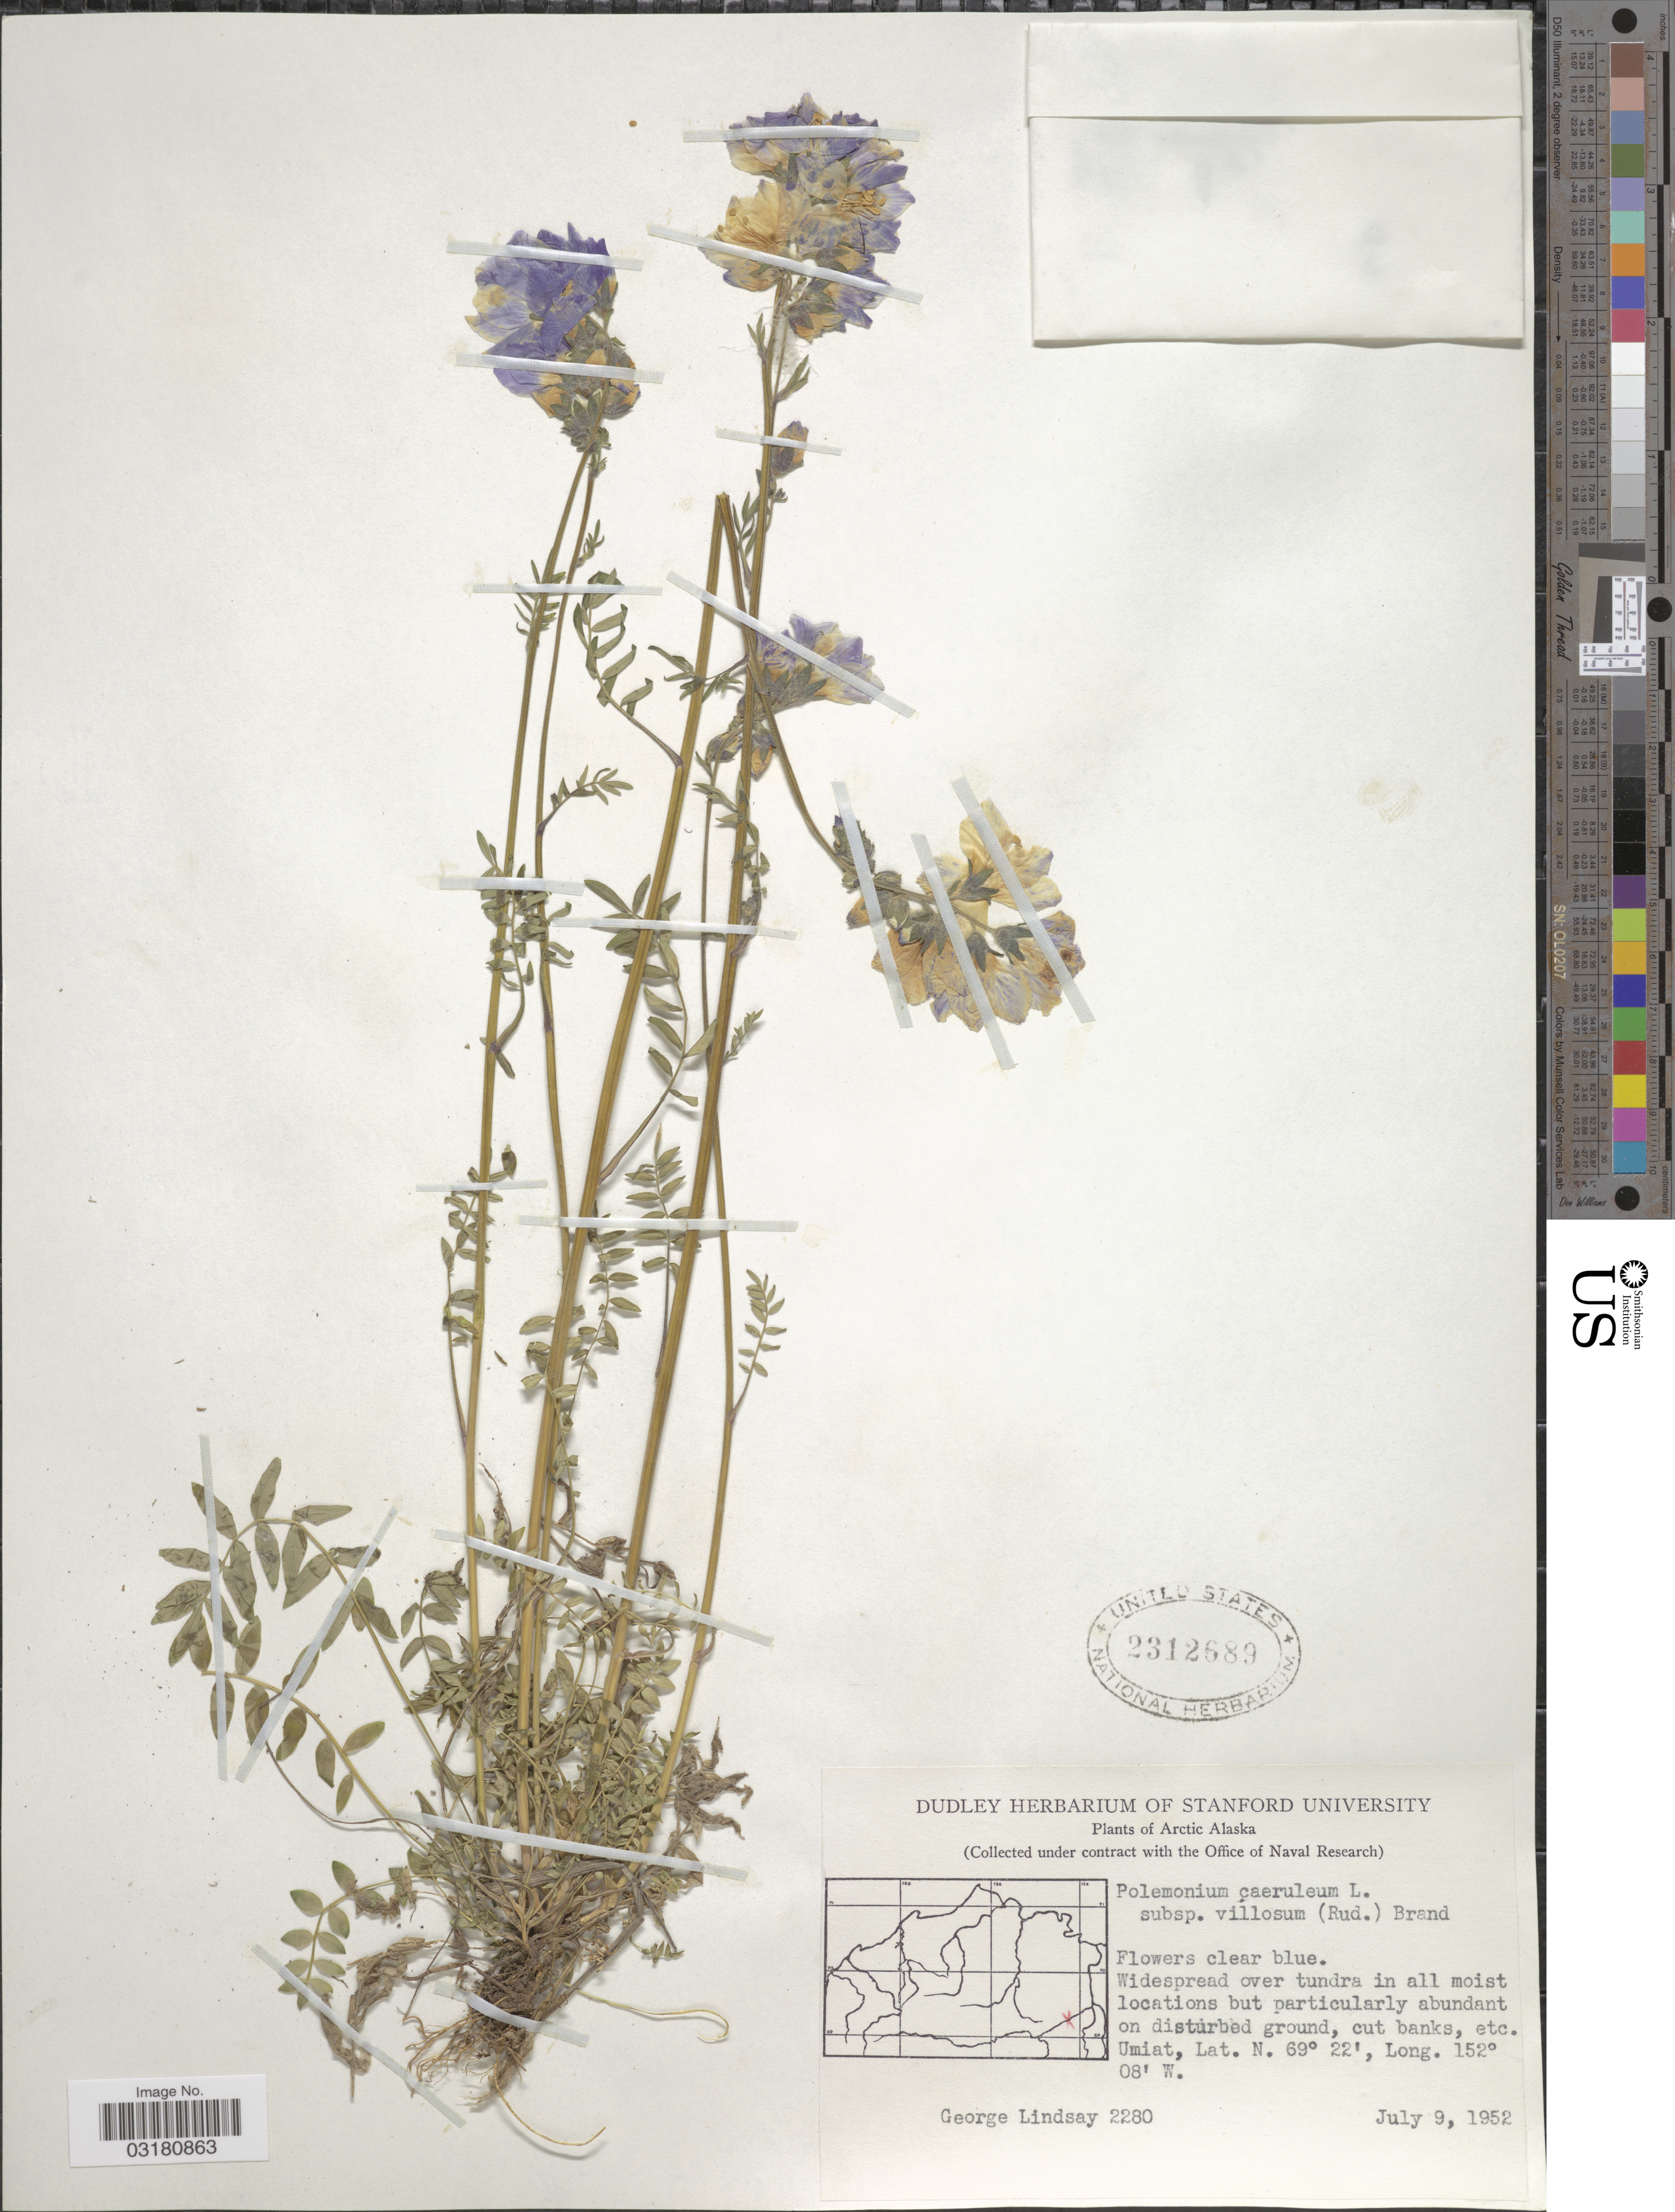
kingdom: Plantae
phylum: Tracheophyta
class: Magnoliopsida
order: Ericales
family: Polemoniaceae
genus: Polemonium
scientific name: Polemonium caeruleum subsp. villosum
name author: (Rudolph ex Georgi) Brand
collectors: G. Lindsay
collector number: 2280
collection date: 1952-07-09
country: United States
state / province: Alaska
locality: Arctic Alaska. Umiat.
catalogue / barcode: US 2312689